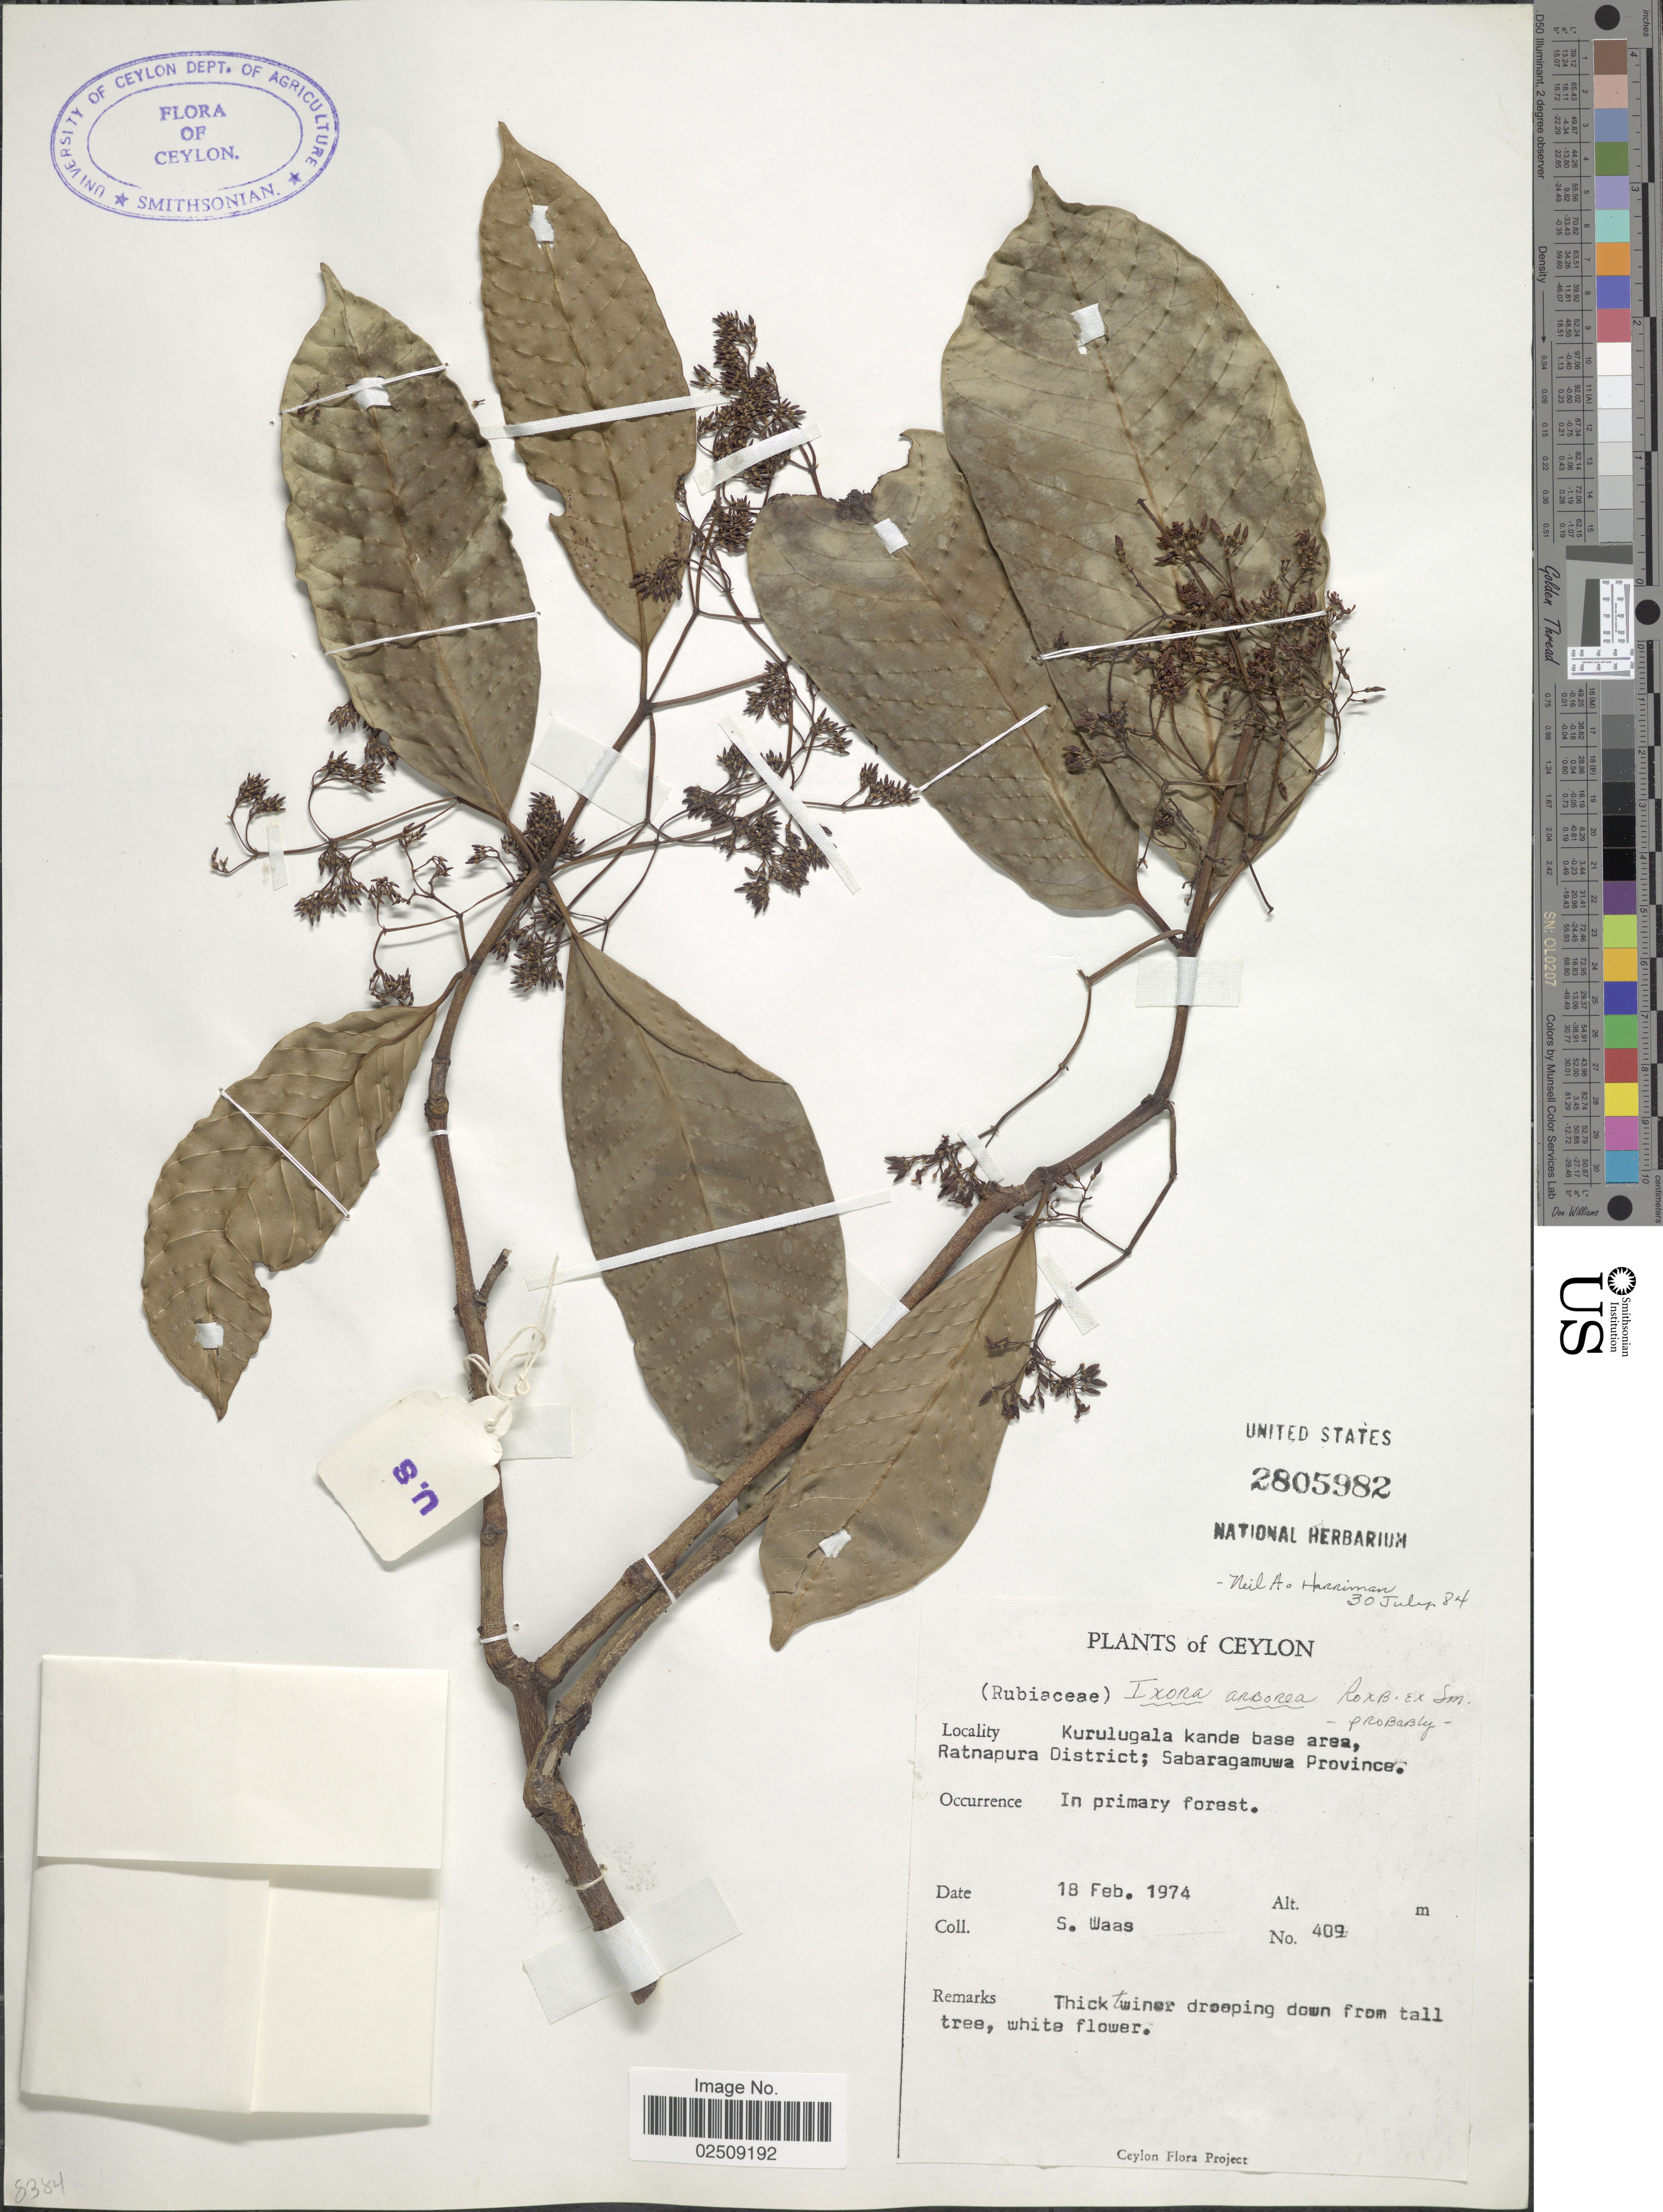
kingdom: Plantae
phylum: Tracheophyta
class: Magnoliopsida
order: Gentianales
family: Rubiaceae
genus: Ixora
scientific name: Ixora pavetta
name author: Andrews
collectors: S. Waas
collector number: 409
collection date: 1974-02-18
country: Sri Lanka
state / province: Sabaragamuwa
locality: Ceylon. Kurulugala kande base area, Ratnapura District.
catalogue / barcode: US 2805982